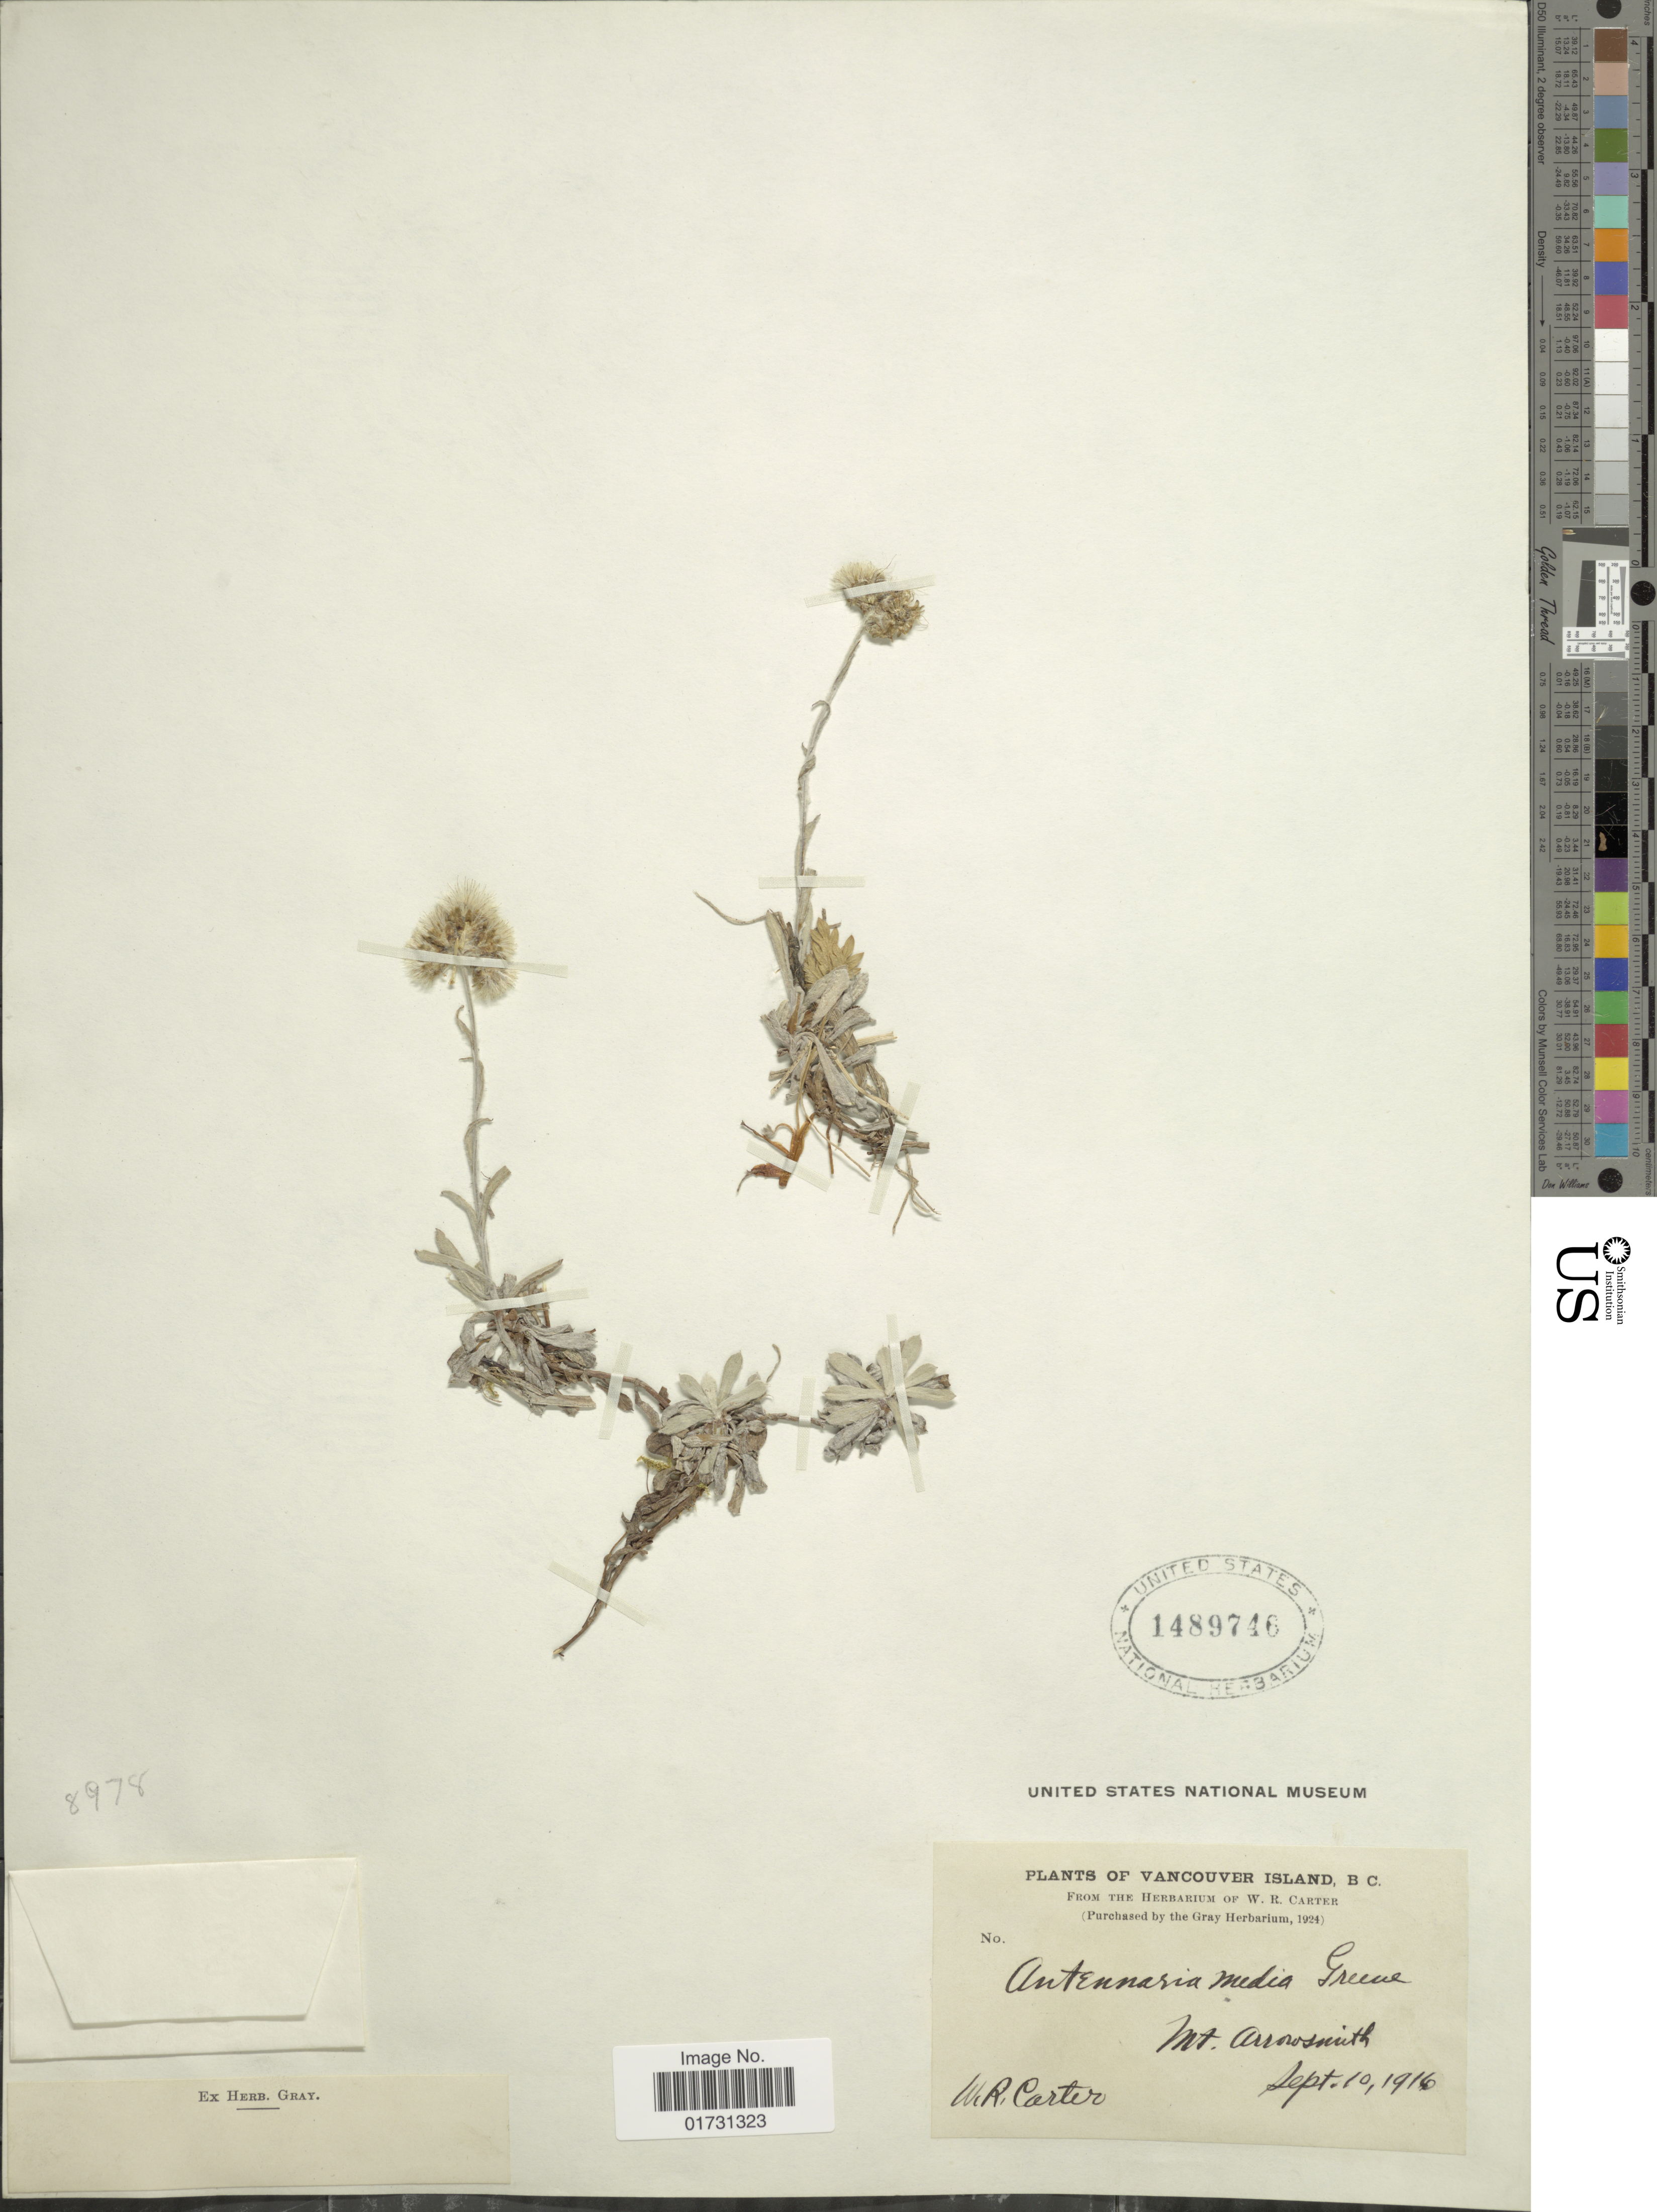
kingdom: Plantae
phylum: Tracheophyta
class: Magnoliopsida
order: Asterales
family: Asteraceae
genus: Antennaria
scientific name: Antennaria media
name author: Greene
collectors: W. R. Carter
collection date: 1916-09-10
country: Canada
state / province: British Columbia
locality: Vancouver Island, Mt. Arrowsmith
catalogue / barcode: US 1489746